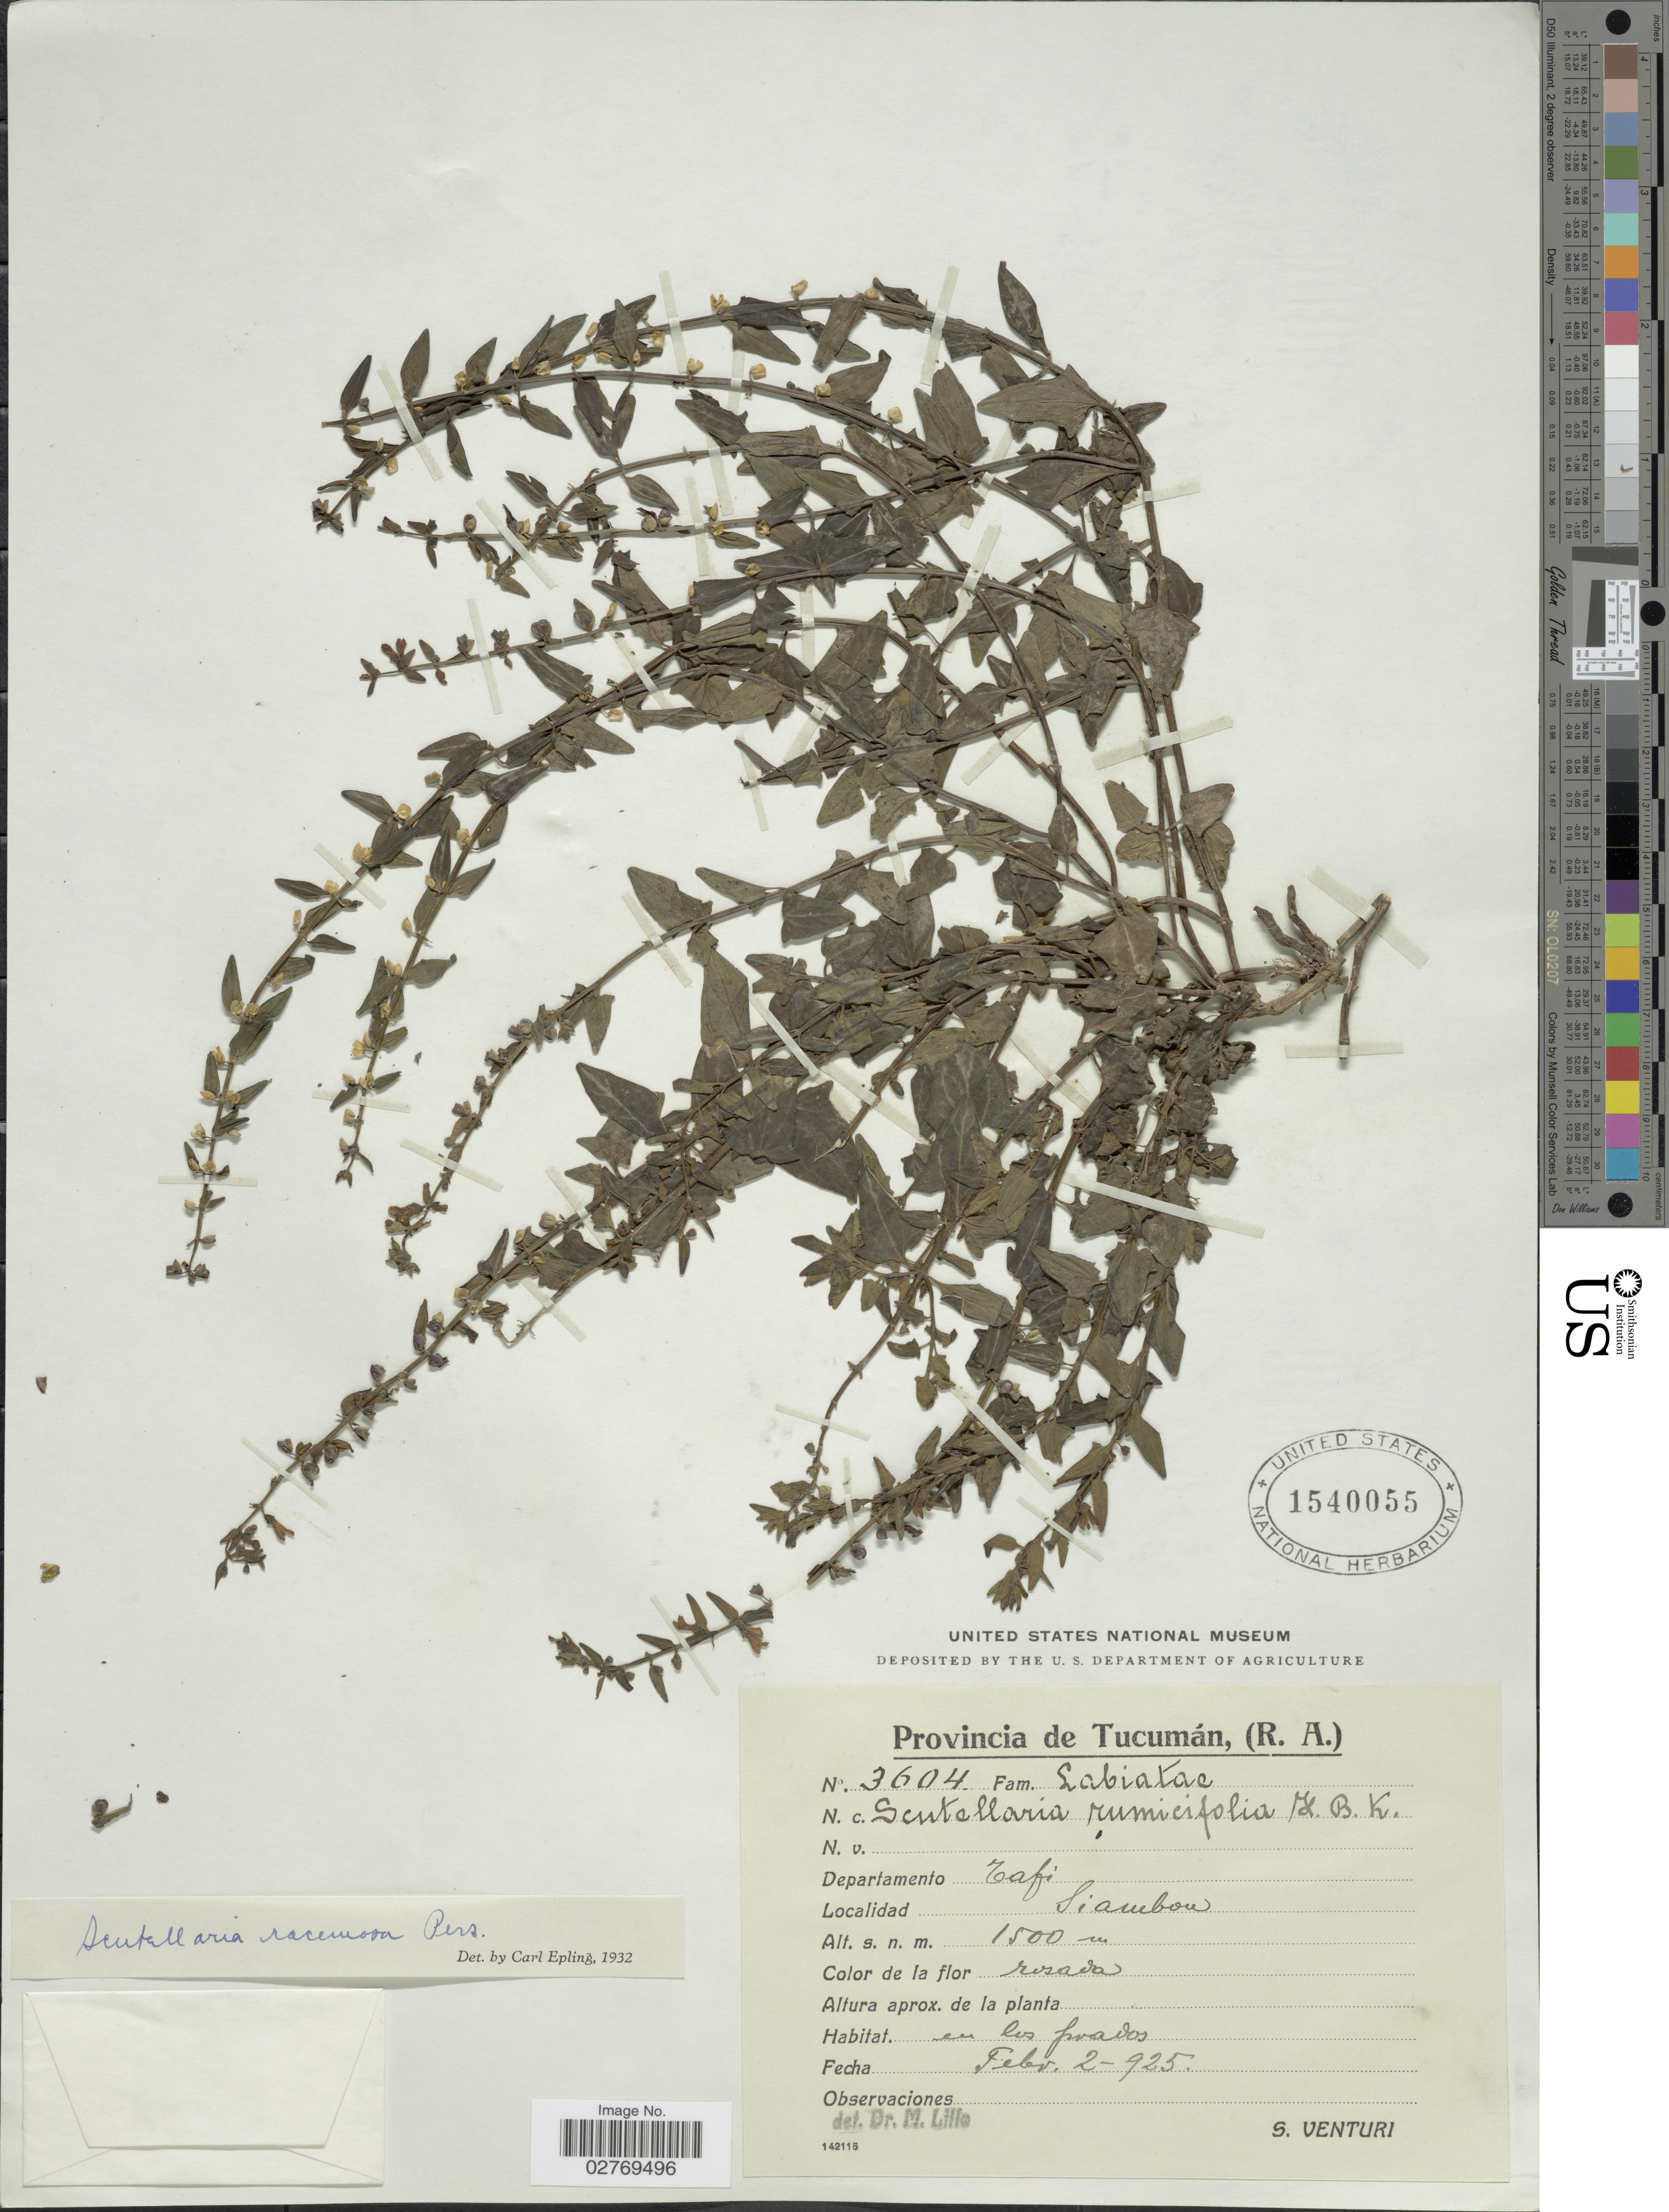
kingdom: Plantae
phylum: Tracheophyta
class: Magnoliopsida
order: Lamiales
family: Lamiaceae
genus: Scutellaria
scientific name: Scutellaria racemosa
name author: Pers.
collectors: S. Venturi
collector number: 3604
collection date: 1925-02-02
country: Argentina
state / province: Tucuman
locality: Departamento Tafi. Siambou.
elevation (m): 1500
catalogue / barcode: US 1540055